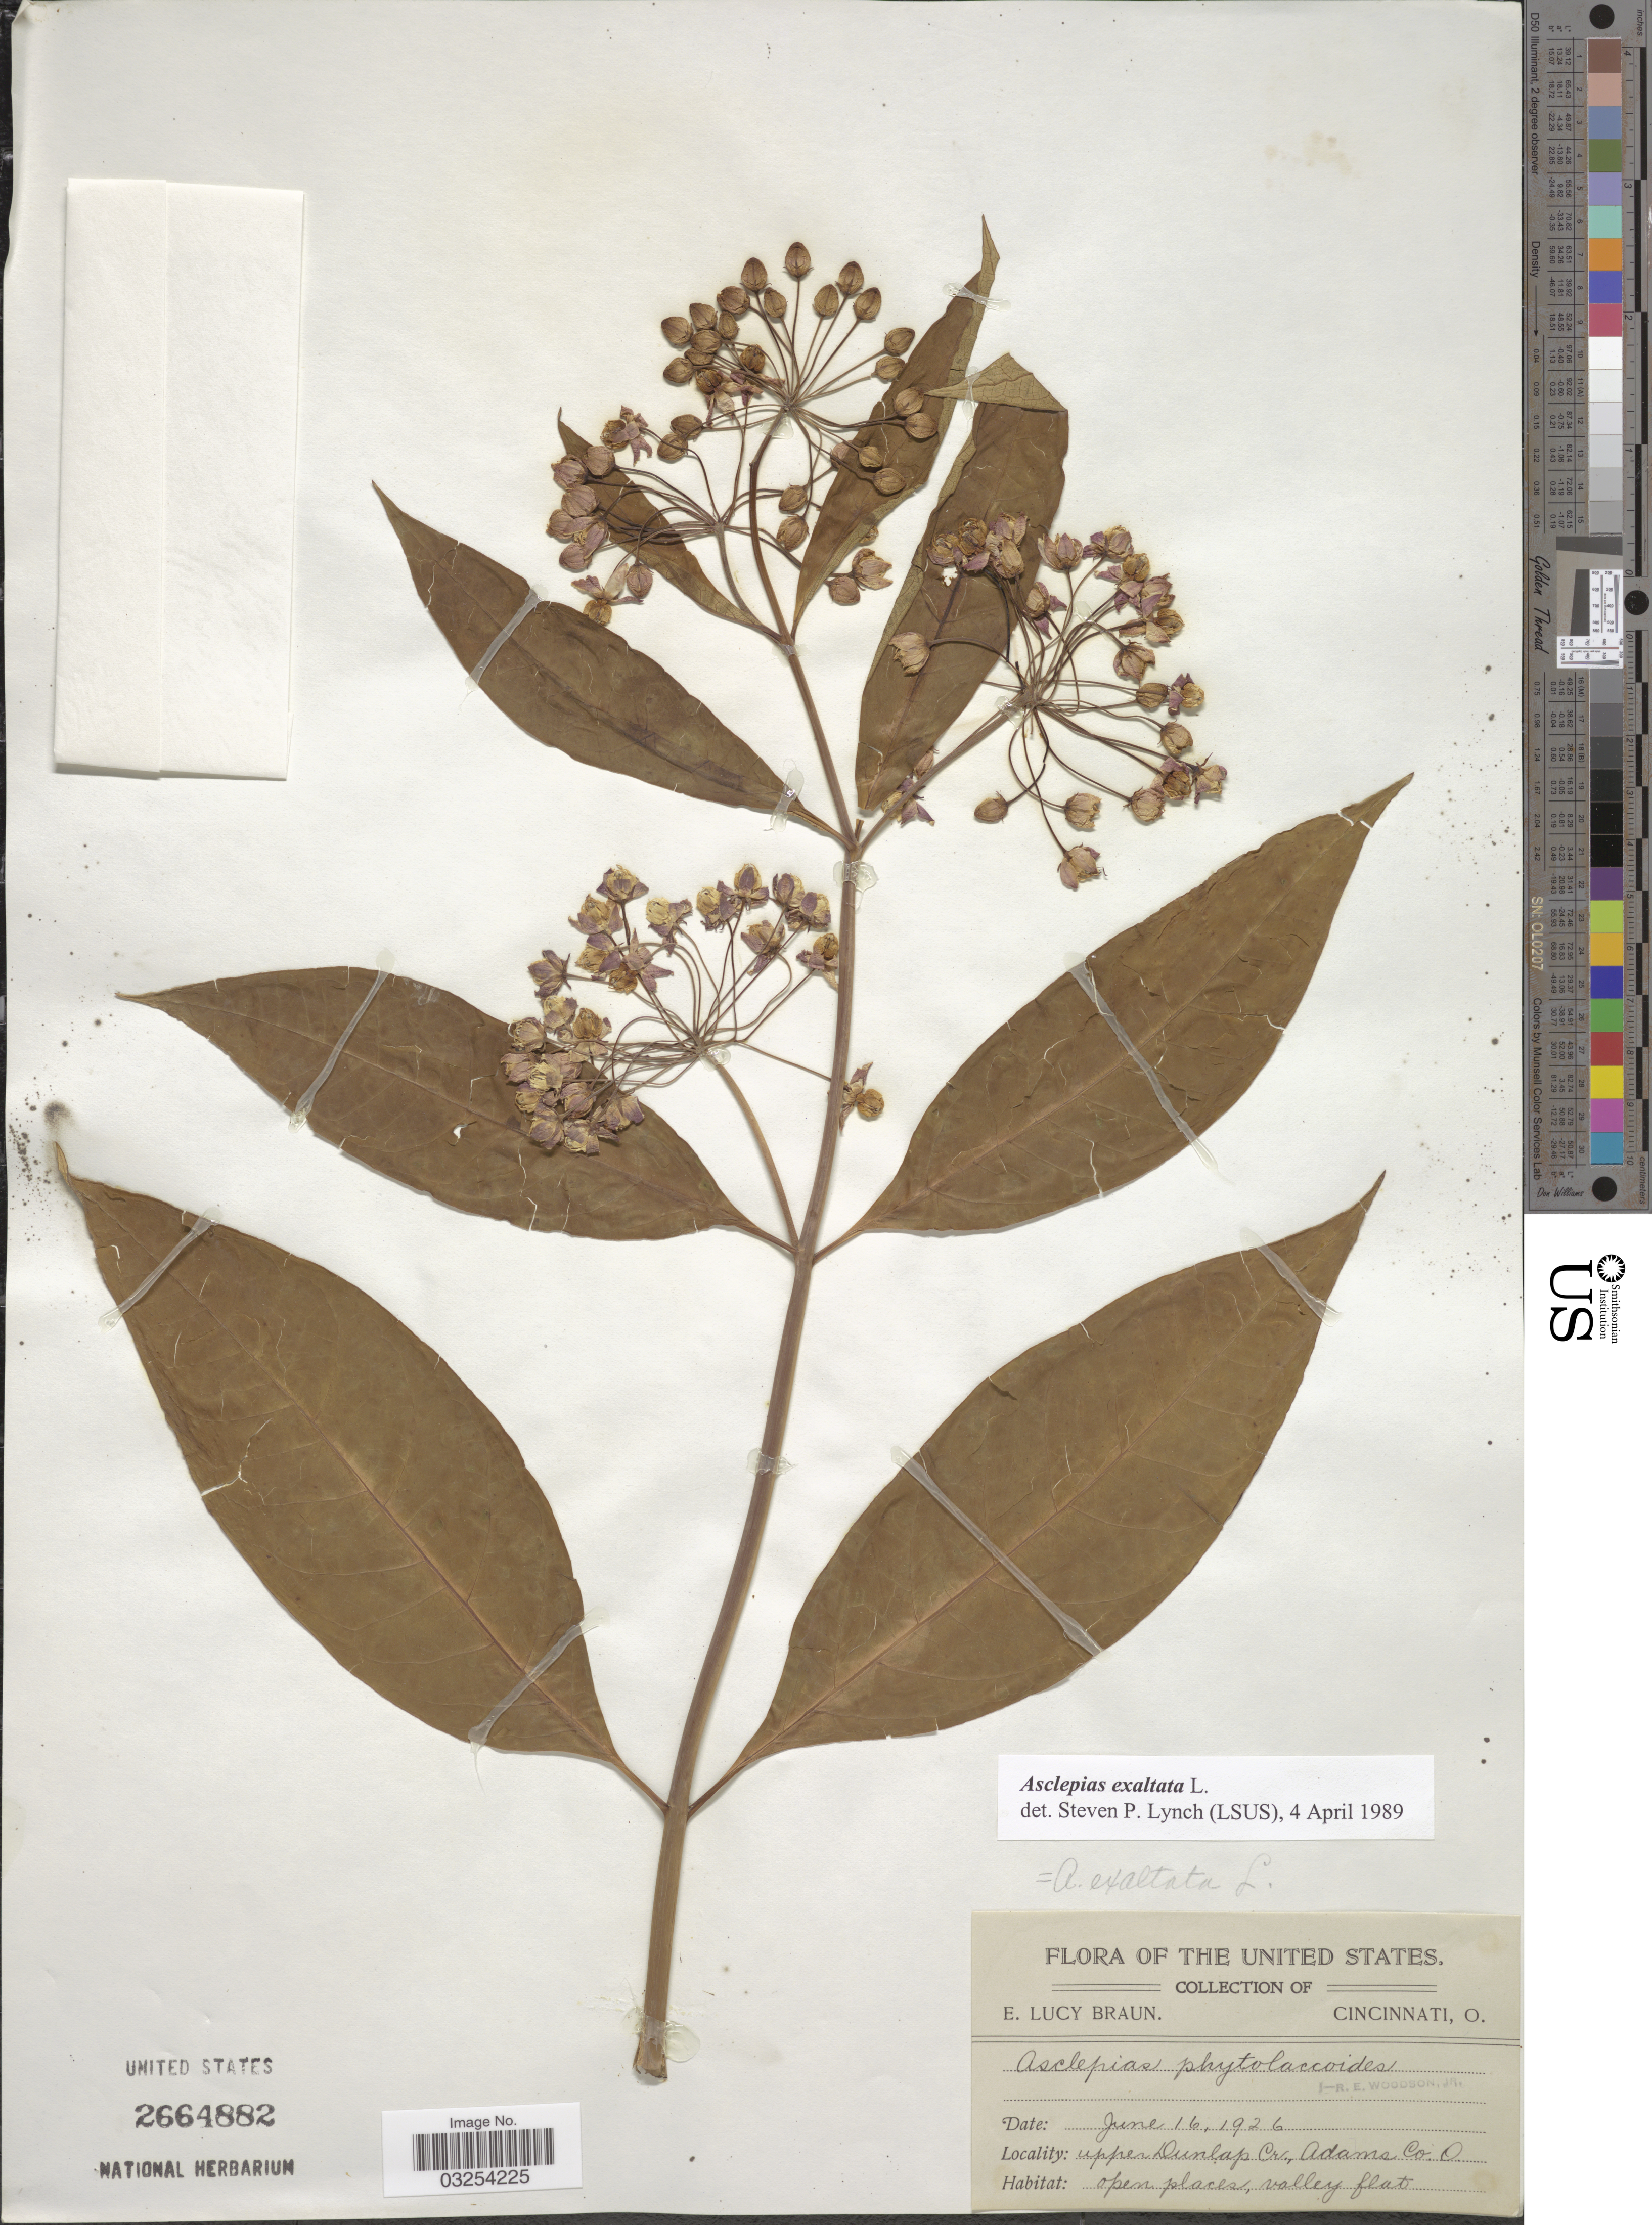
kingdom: Plantae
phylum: Tracheophyta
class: Magnoliopsida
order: Gentianales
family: Apocynaceae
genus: Asclepias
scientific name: Asclepias exaltata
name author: Muhl.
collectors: E. Braun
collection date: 1926-06-16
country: United States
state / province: Ohio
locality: Upper Dunlap Cr., Adams Co.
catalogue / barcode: US 2664882